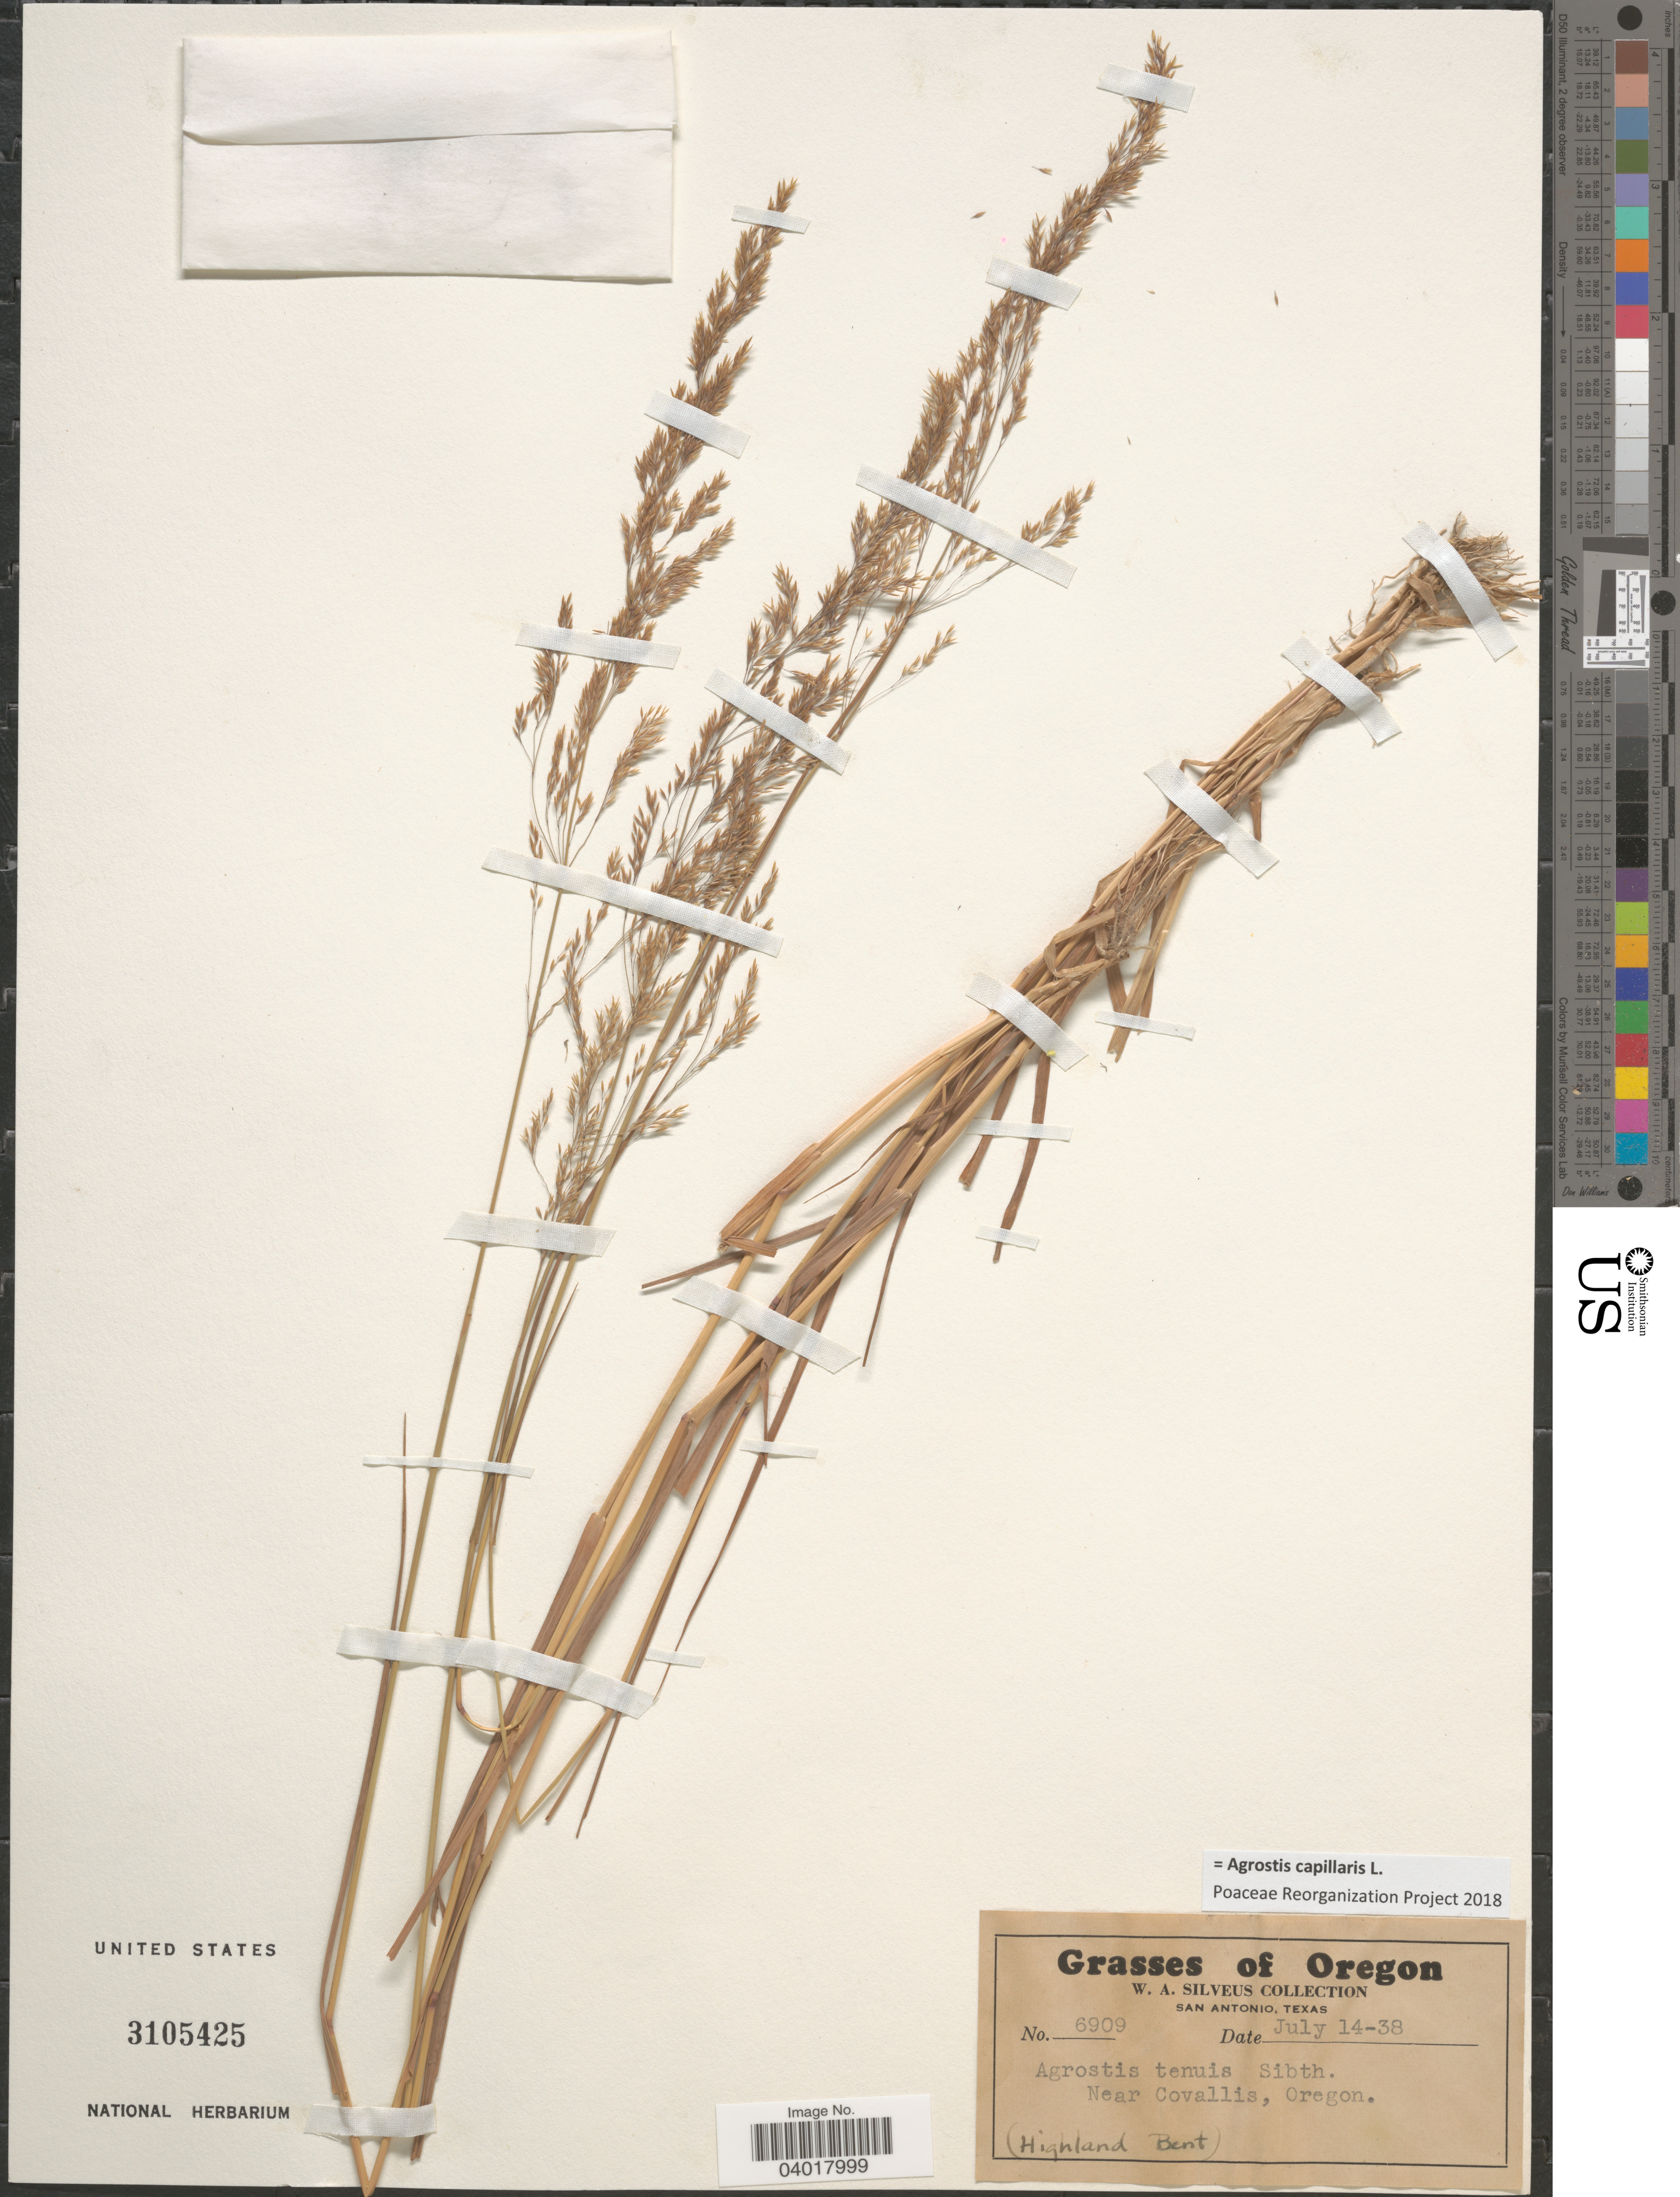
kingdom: Plantae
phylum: Tracheophyta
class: Liliopsida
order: Poales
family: Poaceae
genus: Agrostis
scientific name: Agrostis capillaris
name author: L.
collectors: W. Silveus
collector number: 6909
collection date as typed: Transcribed d/m/y: 14/7/38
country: United States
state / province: Oregon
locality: Near Covallis.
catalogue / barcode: US 3105425